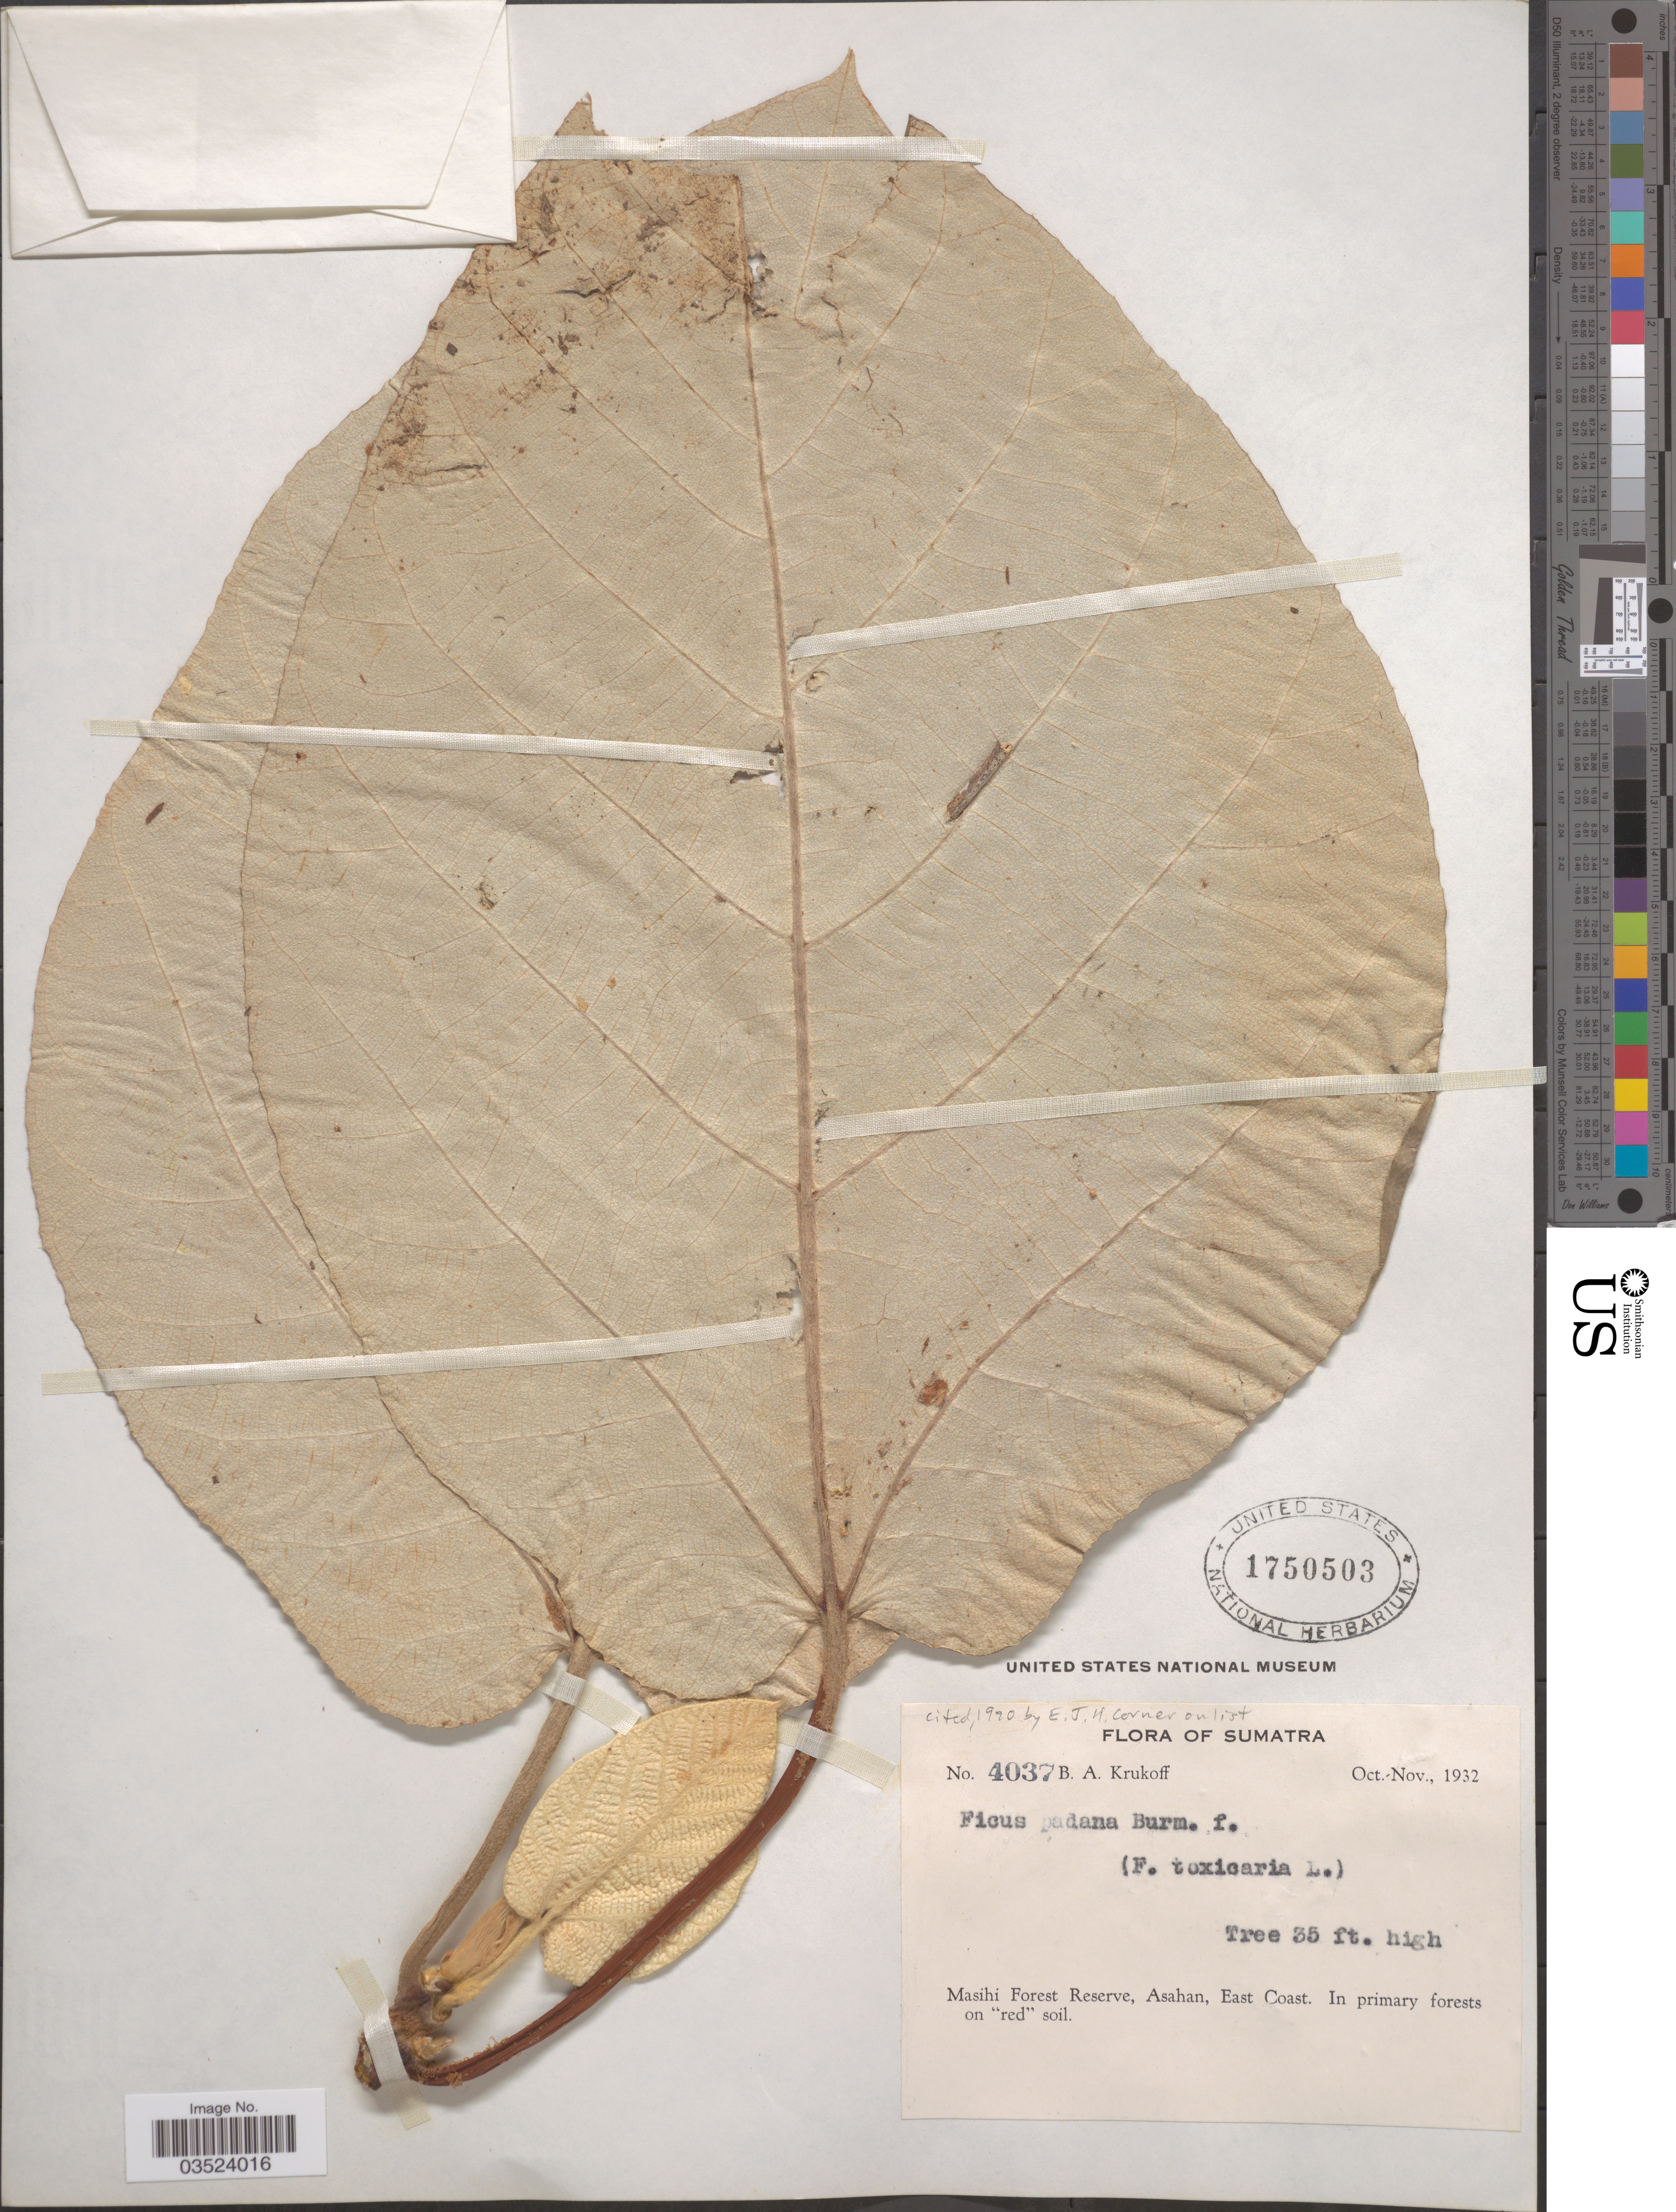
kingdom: Plantae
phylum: Tracheophyta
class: Magnoliopsida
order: Rosales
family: Moraceae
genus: Ficus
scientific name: Ficus padana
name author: Burm. f.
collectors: B. A. Krukoff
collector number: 4037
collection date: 1932-10/1932-11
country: Indonesia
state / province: Sumatra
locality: Masihi Forest Reserve, Asahan, East Coast.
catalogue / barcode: US 1750503